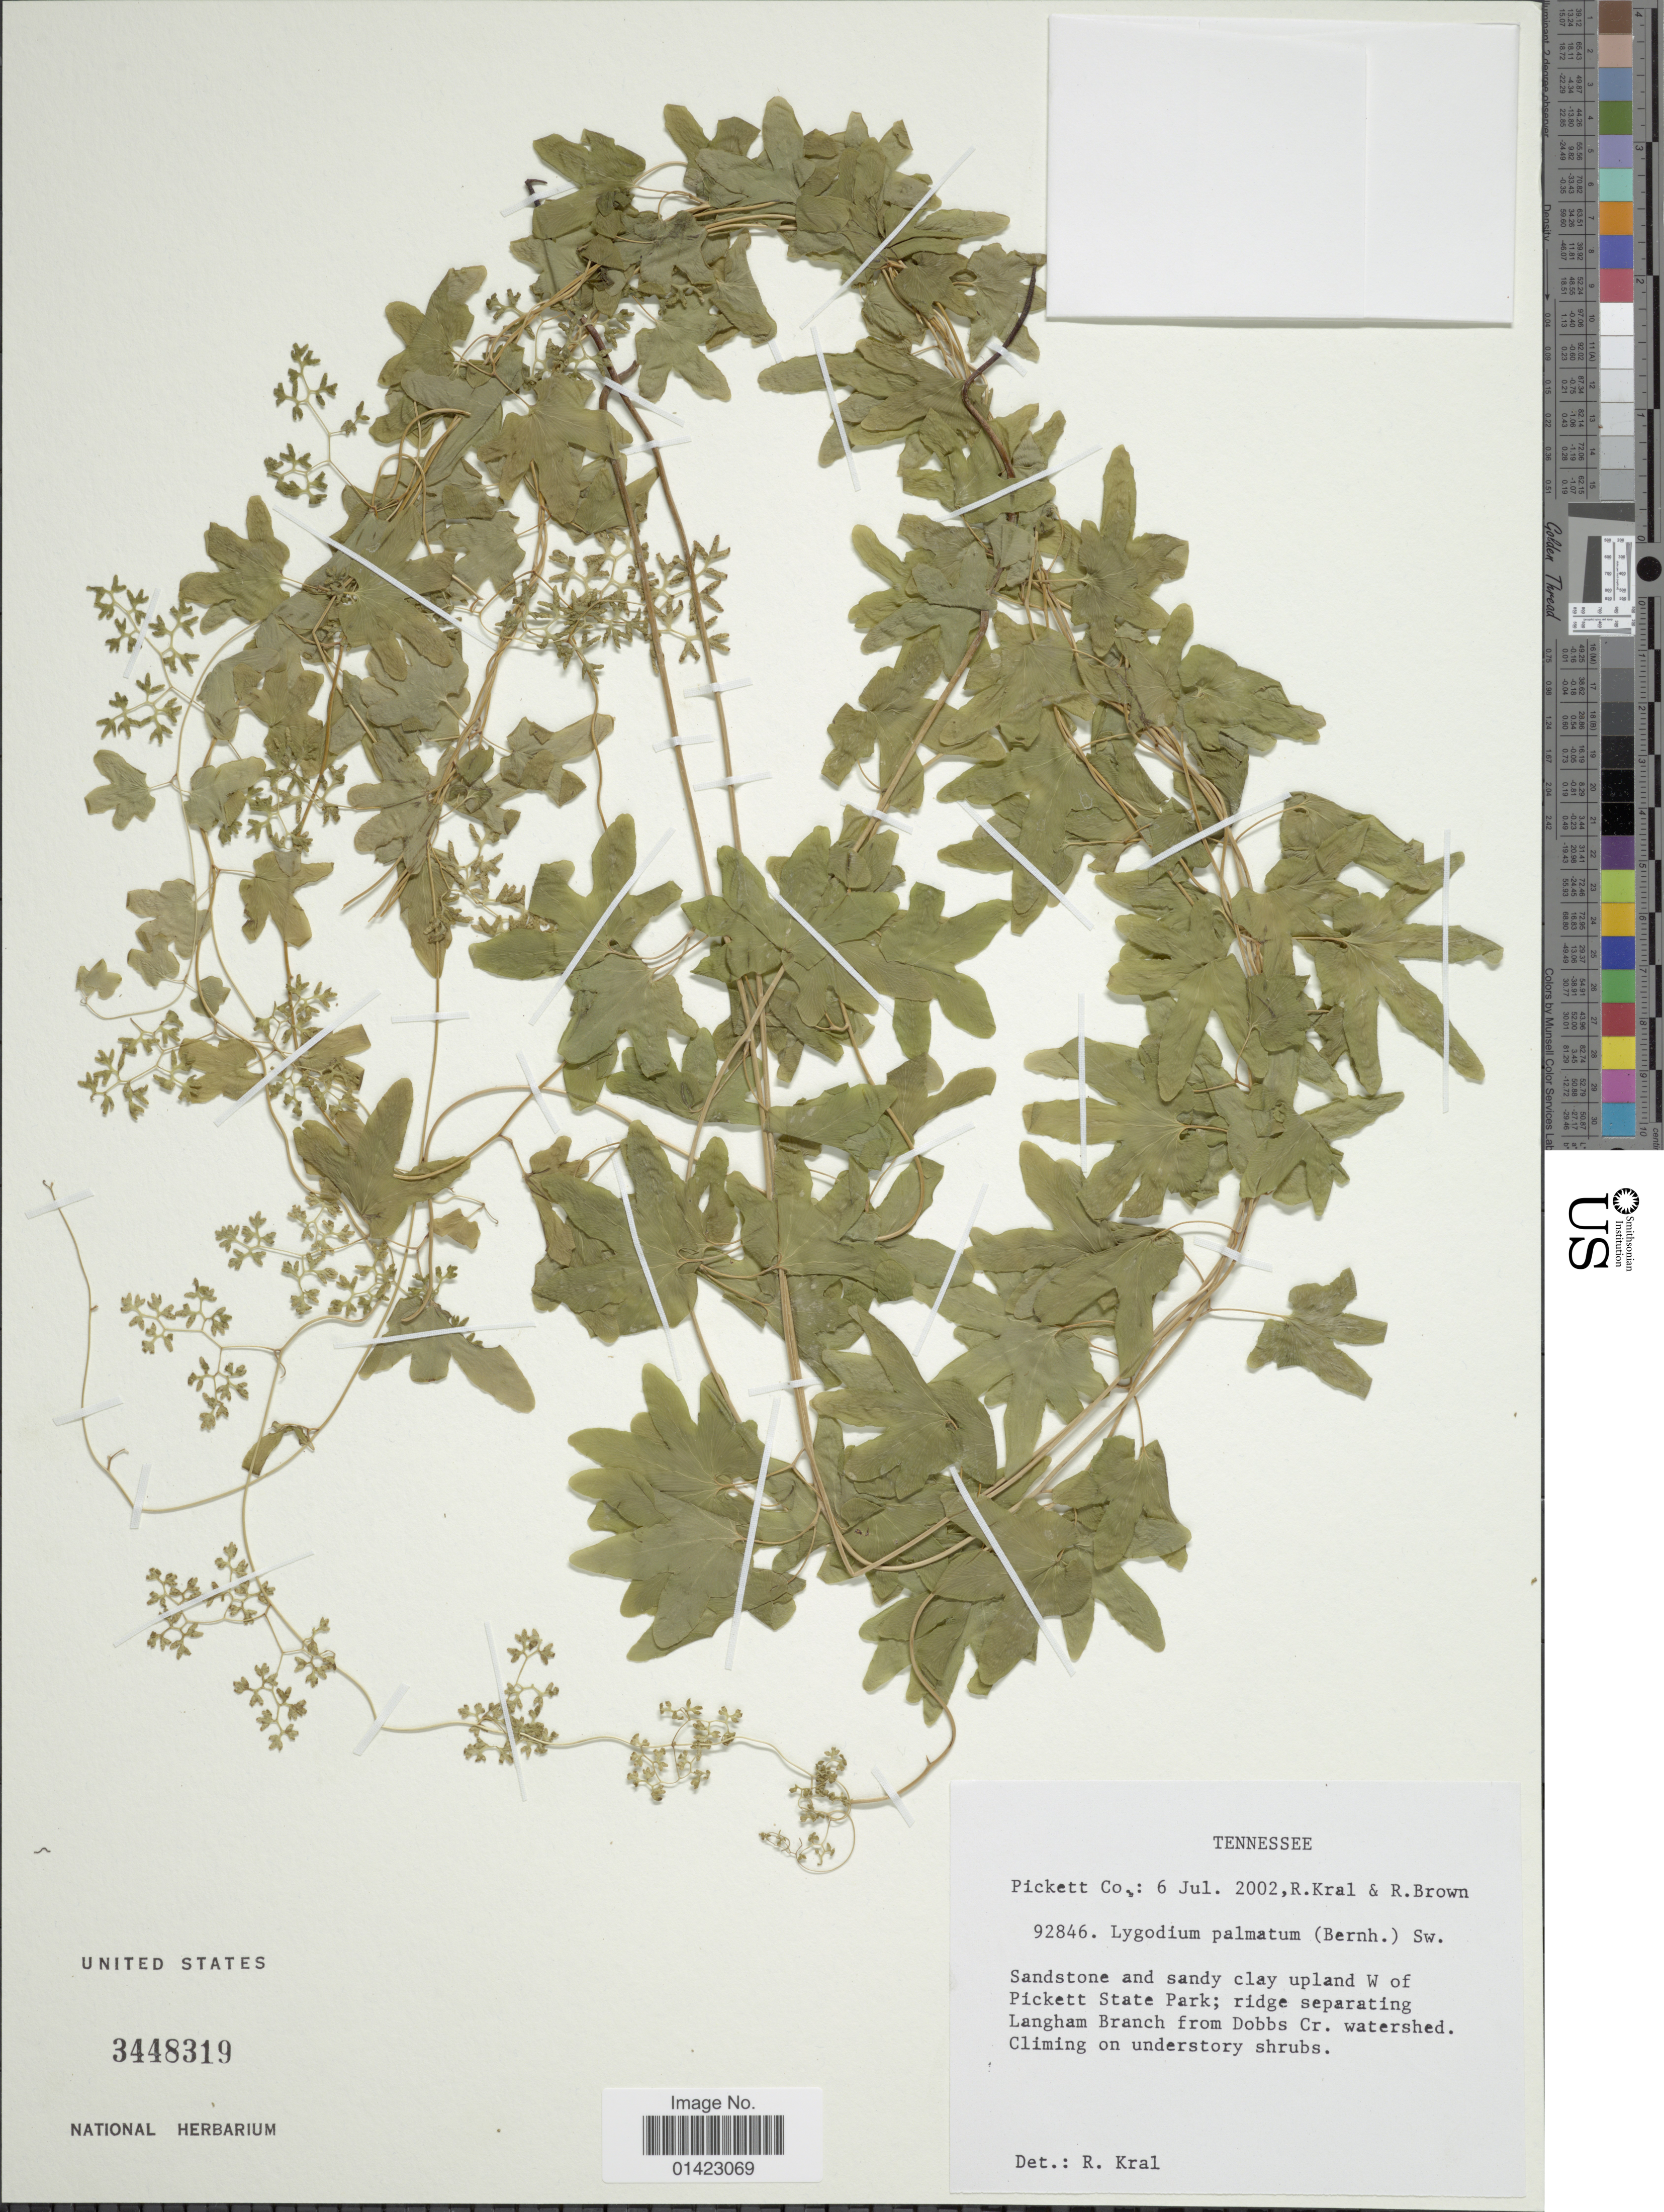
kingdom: Plantae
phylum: Tracheophyta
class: Polypodiopsida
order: Schizaeales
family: Lygodiaceae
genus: Lygodium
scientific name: Lygodium palmatum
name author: (Bernh.) Sw.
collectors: R. Kral & R. Brown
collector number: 92846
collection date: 2002-07-06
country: United States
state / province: Tennessee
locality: Tennessee, Pickett Co., sandstone and sandy clay upland W of Picket State Park, ridge separating Langham Branch from Dobbs Cr. watershed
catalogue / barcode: US 3448319